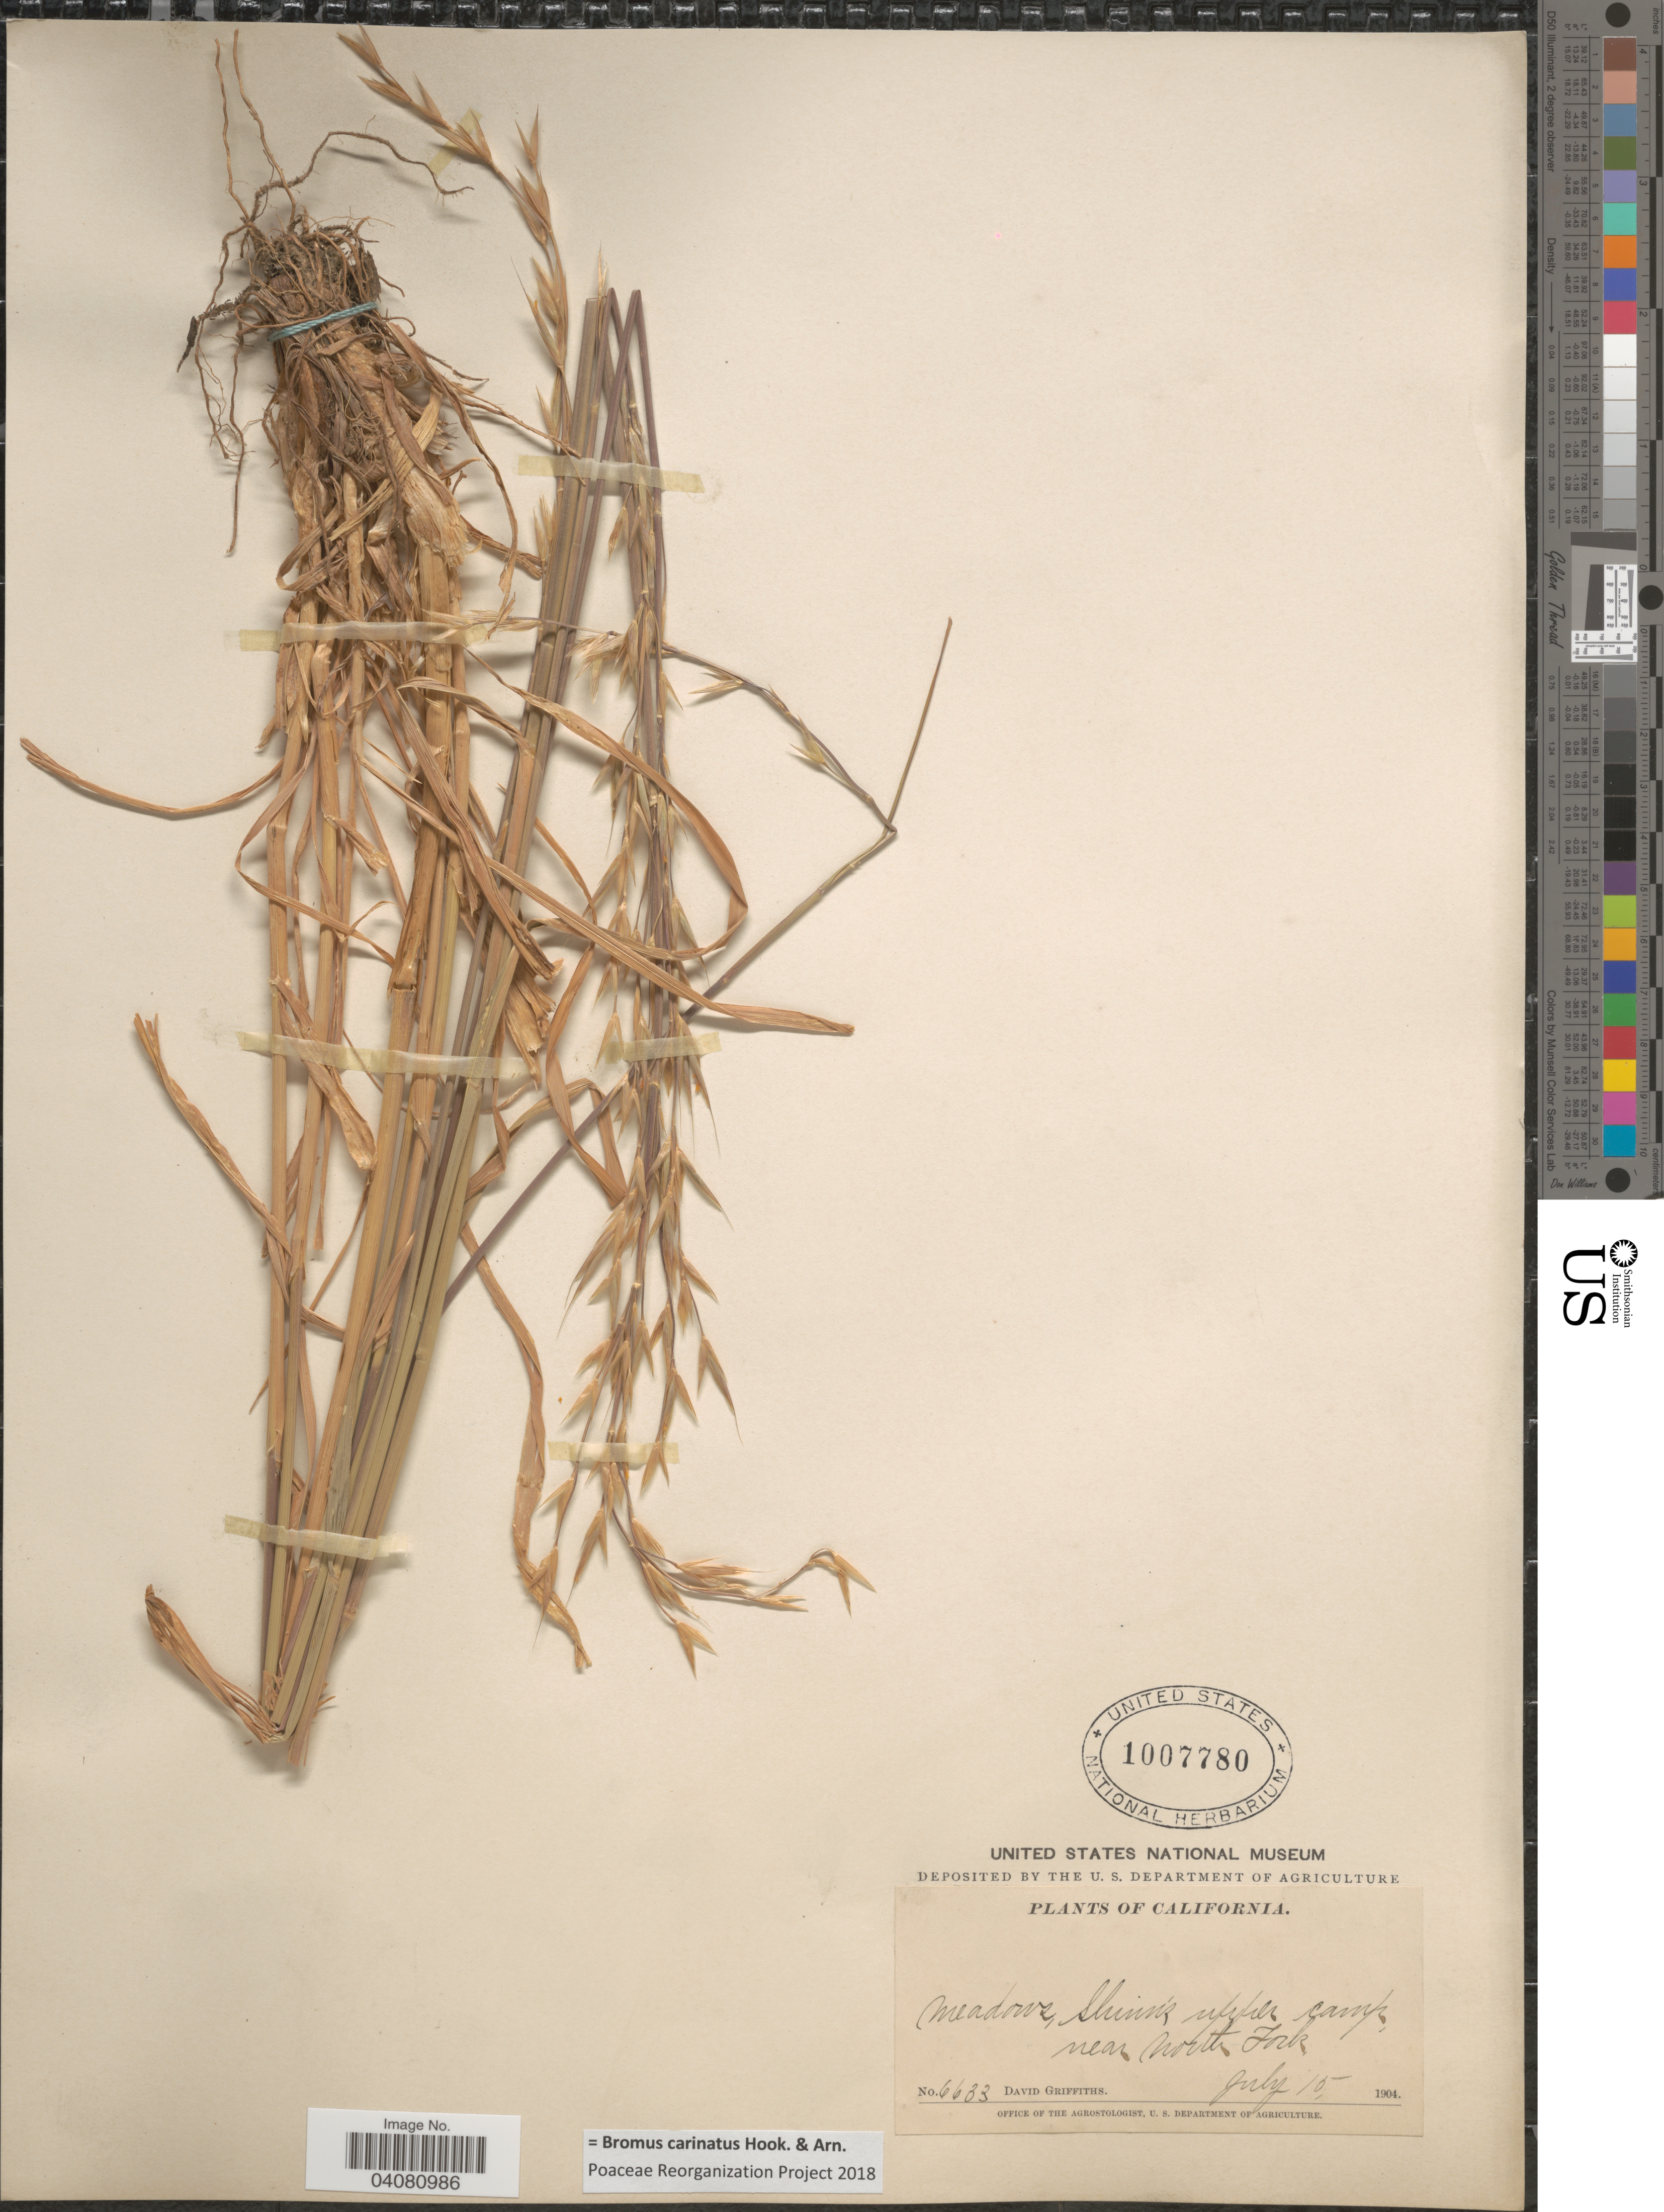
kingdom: Plantae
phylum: Tracheophyta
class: Liliopsida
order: Poales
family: Poaceae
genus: Bromus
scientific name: Bromus carinatus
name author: Hook. & Arn.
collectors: D. Griffiths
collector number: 6633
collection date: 1904-07-15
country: United States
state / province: California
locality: Meadows Shinns upper camp, near North Fork.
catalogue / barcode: US 1007780